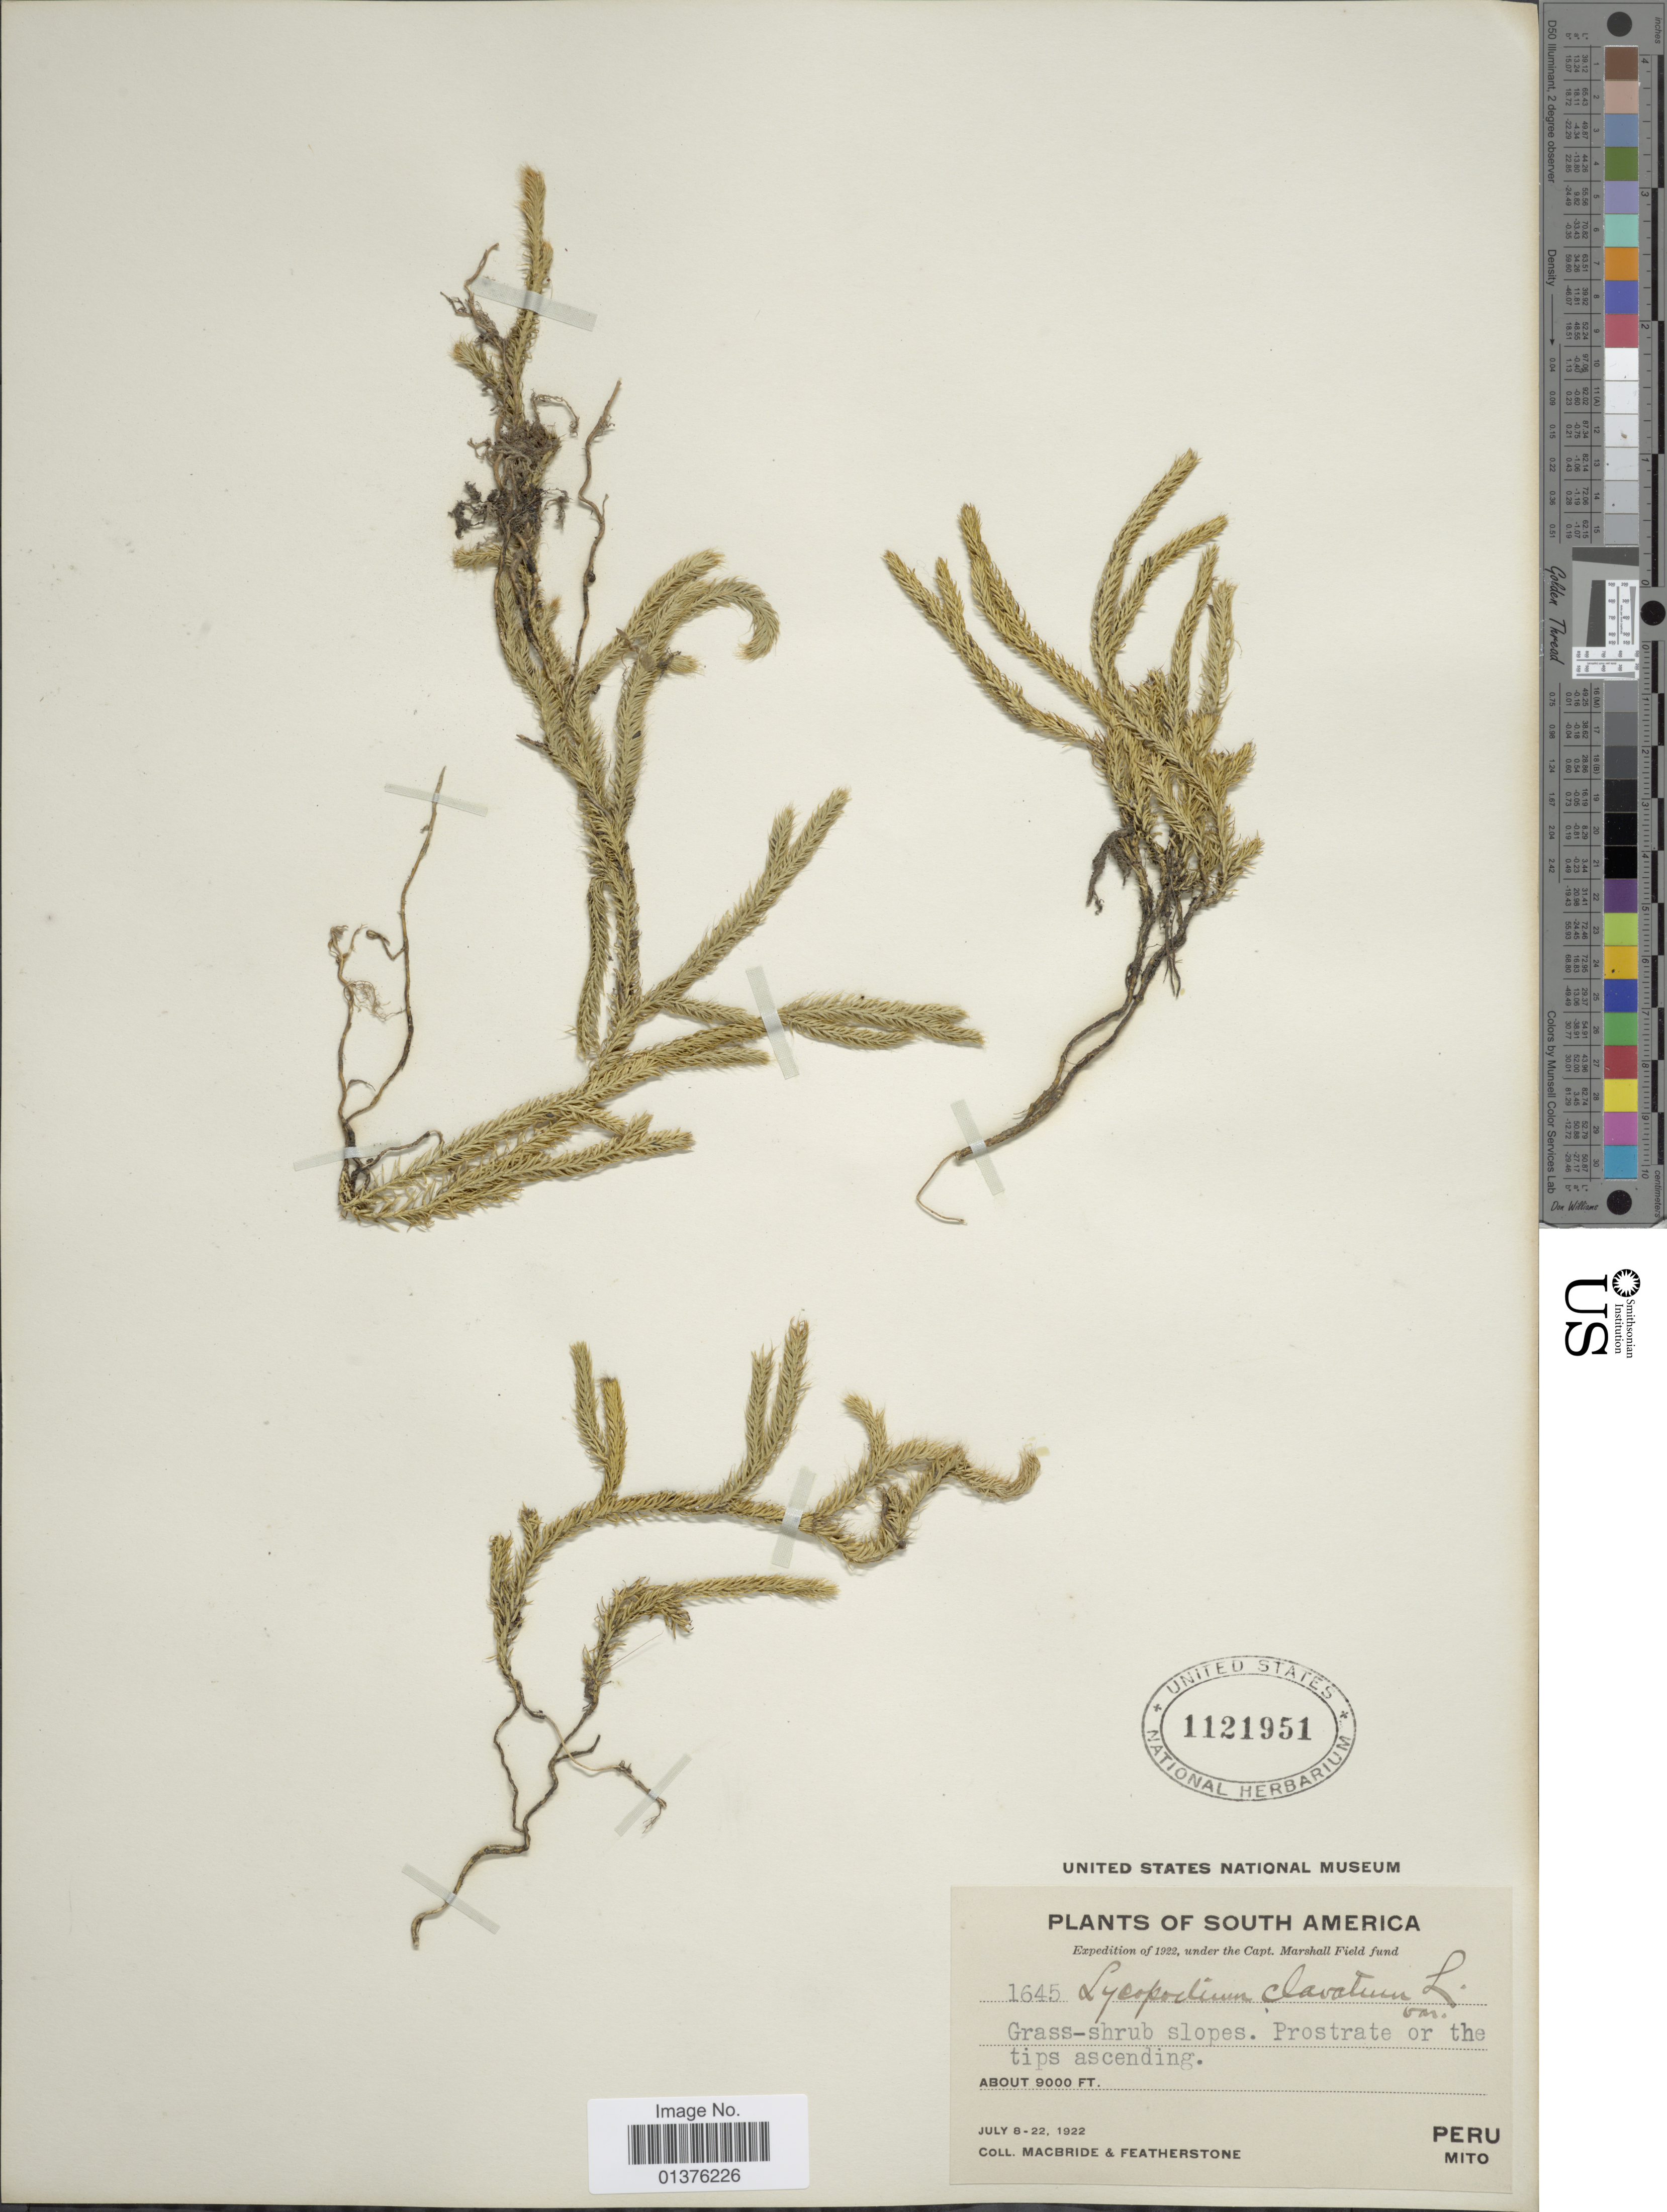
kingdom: Plantae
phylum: Tracheophyta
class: Lycopodiopsida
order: Lycopodiales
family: Lycopodiaceae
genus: Lycopodium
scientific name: Lycopodium clavatum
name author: L.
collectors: J. F. Macbride & -. Featherstone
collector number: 1645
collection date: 1922-07-08/1922-07-22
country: Peru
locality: Mito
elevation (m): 2743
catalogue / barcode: US 1121951